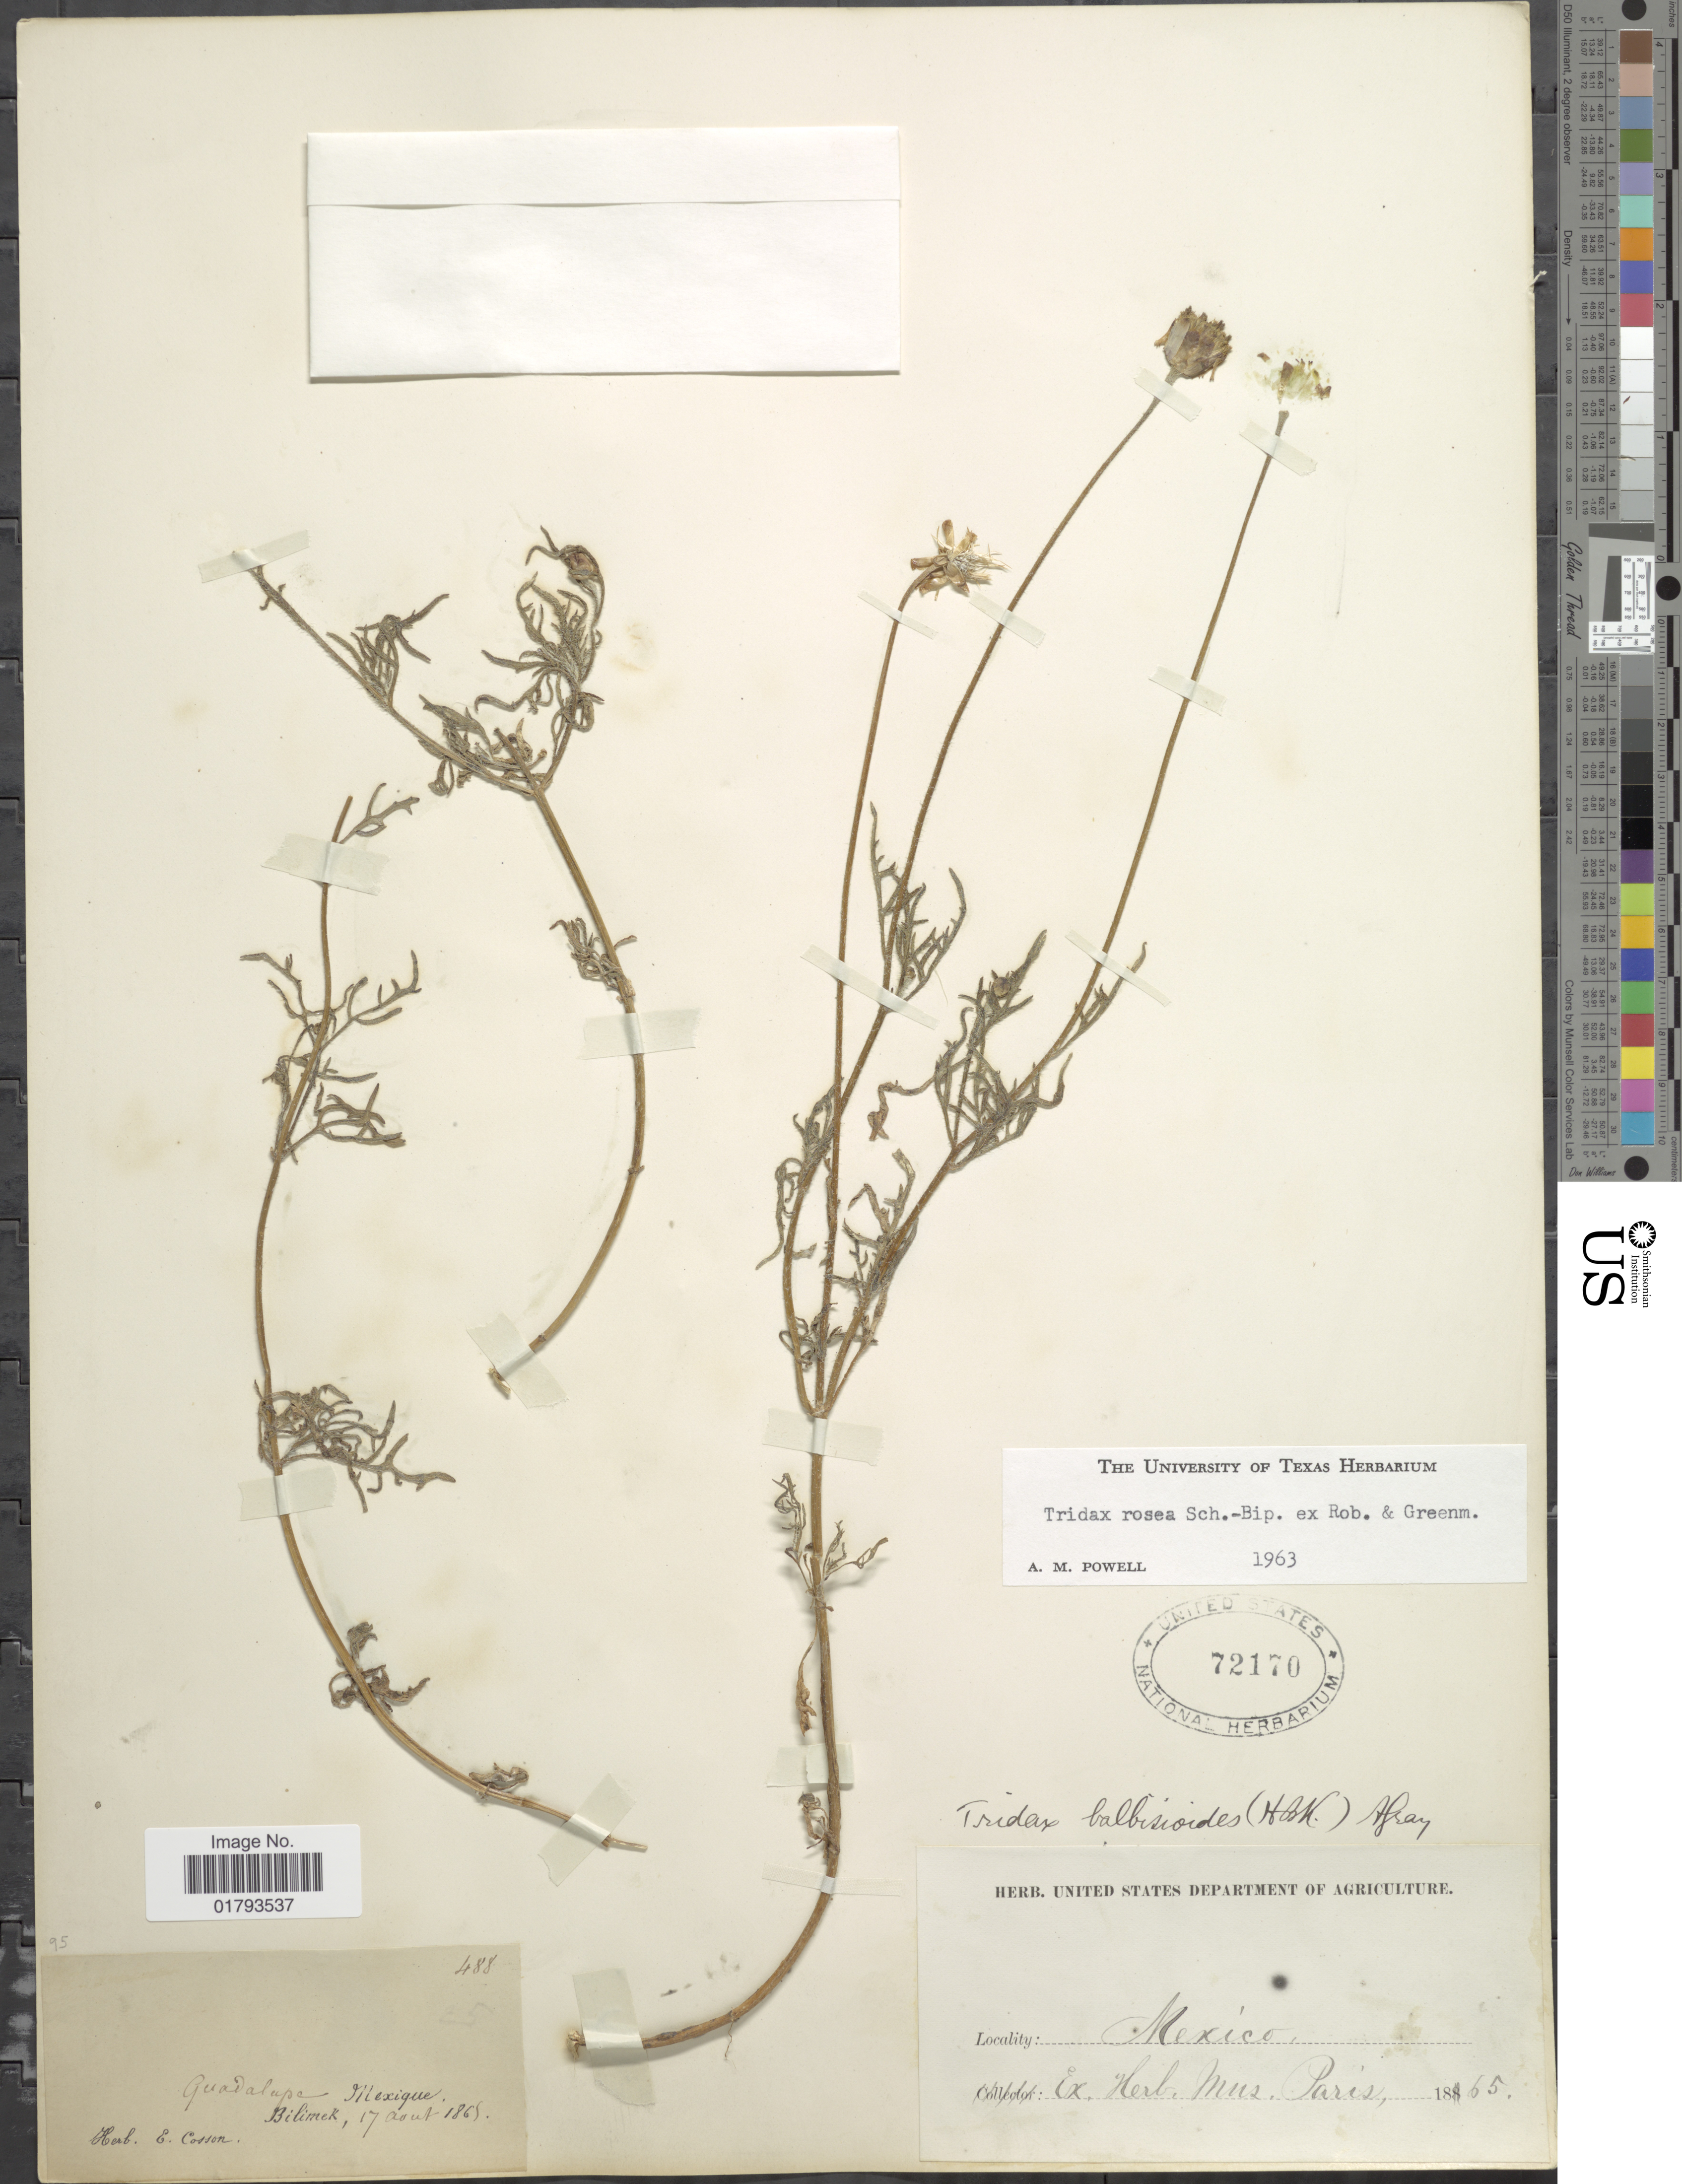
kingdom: Plantae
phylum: Tracheophyta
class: Magnoliopsida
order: Asterales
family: Asteraceae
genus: Tridax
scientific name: Tridax rosea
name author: Sch. Bip. ex B.L. Rob. & Greenm.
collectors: -. Bilimek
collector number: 488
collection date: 1865-08-17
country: Mexico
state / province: Baja California Norte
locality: Guadalupe, Mexqique.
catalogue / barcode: US 72170